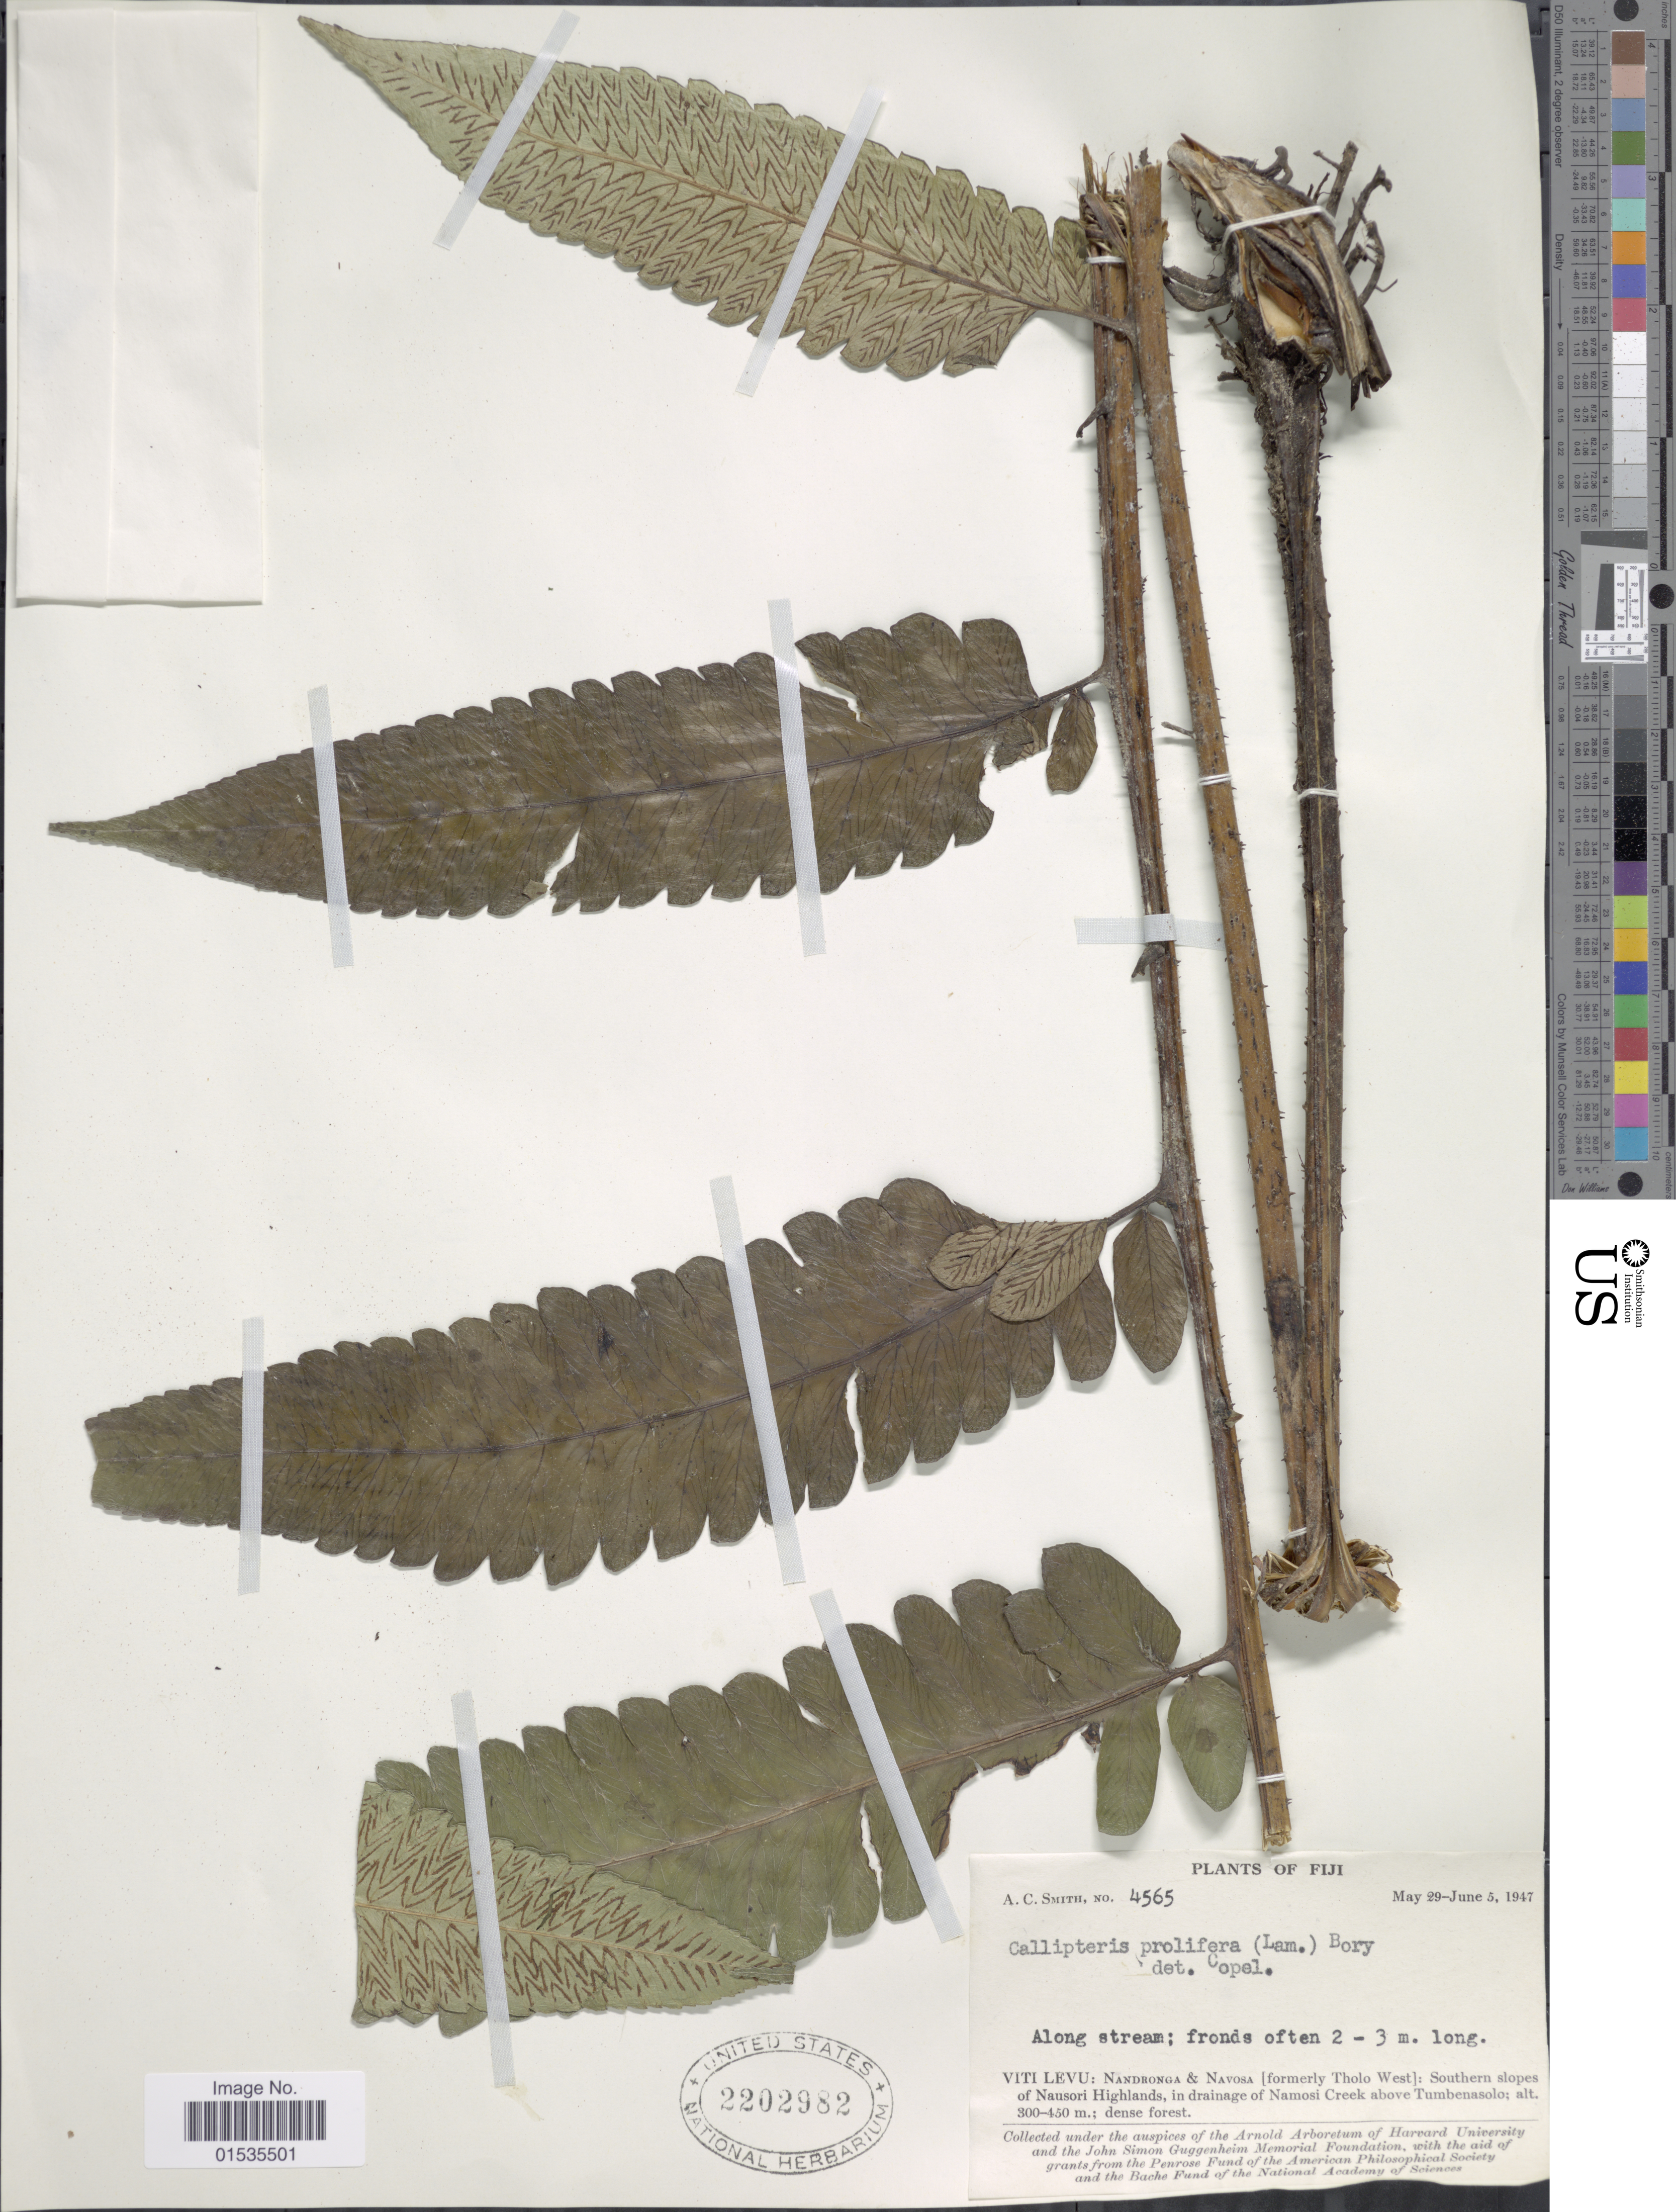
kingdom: Plantae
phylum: Tracheophyta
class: Polypodiopsida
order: Polypodiales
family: Athyriaceae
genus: Diplazium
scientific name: Diplazium proliferum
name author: (Lam.) Thouars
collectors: A. C. Smith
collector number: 4565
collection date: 1947-05-29/1947-06-05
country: Fiji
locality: Vti Levu: Nandronga & Navosa [formerly Tholo West]: Southern slopes of Nausori Highlands, in drainage of Namosi Creek above Tumbenasolo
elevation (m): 300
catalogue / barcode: US 2202982